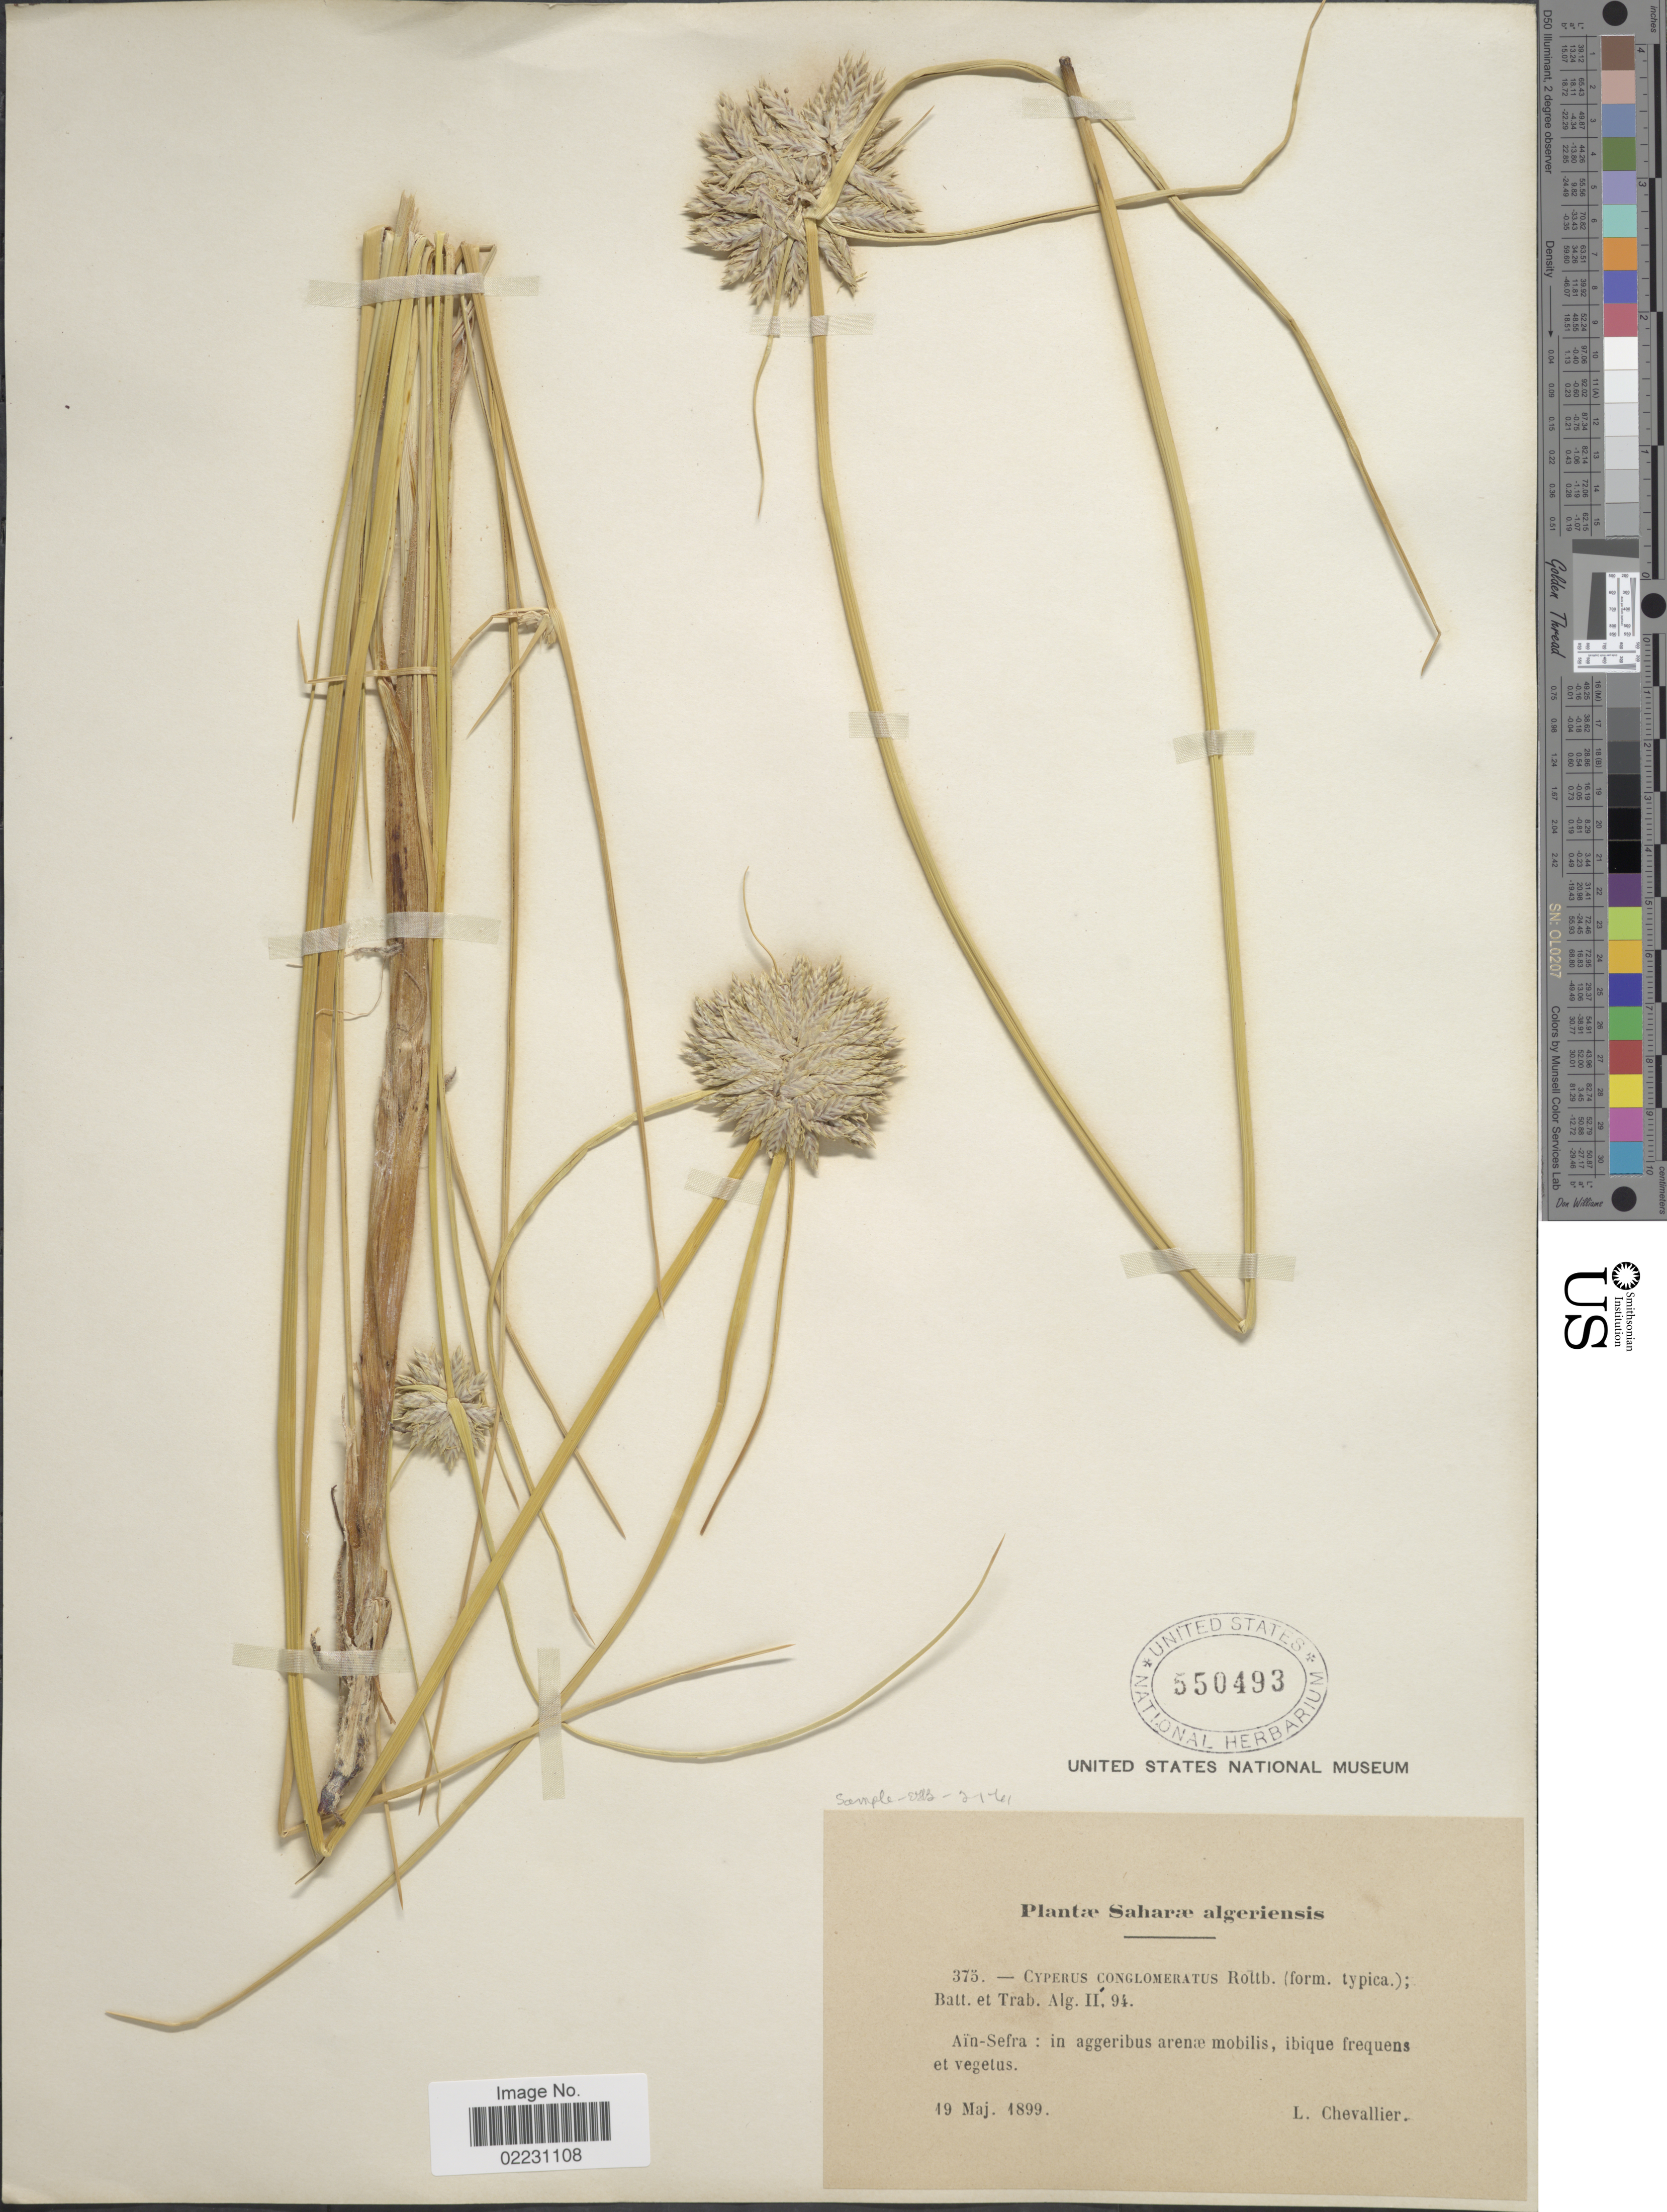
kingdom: Plantae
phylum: Tracheophyta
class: Liliopsida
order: Poales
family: Cyperaceae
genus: Cyperus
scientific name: Cyperus conglomeratus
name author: Rottb.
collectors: L. Chevallier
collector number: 375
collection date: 1899-05-19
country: Algeria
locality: Saharae algeriensis, Ain-Sefra: in aggeribus arenae mobilis, ibique frequens et vegetus.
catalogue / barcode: US 550493